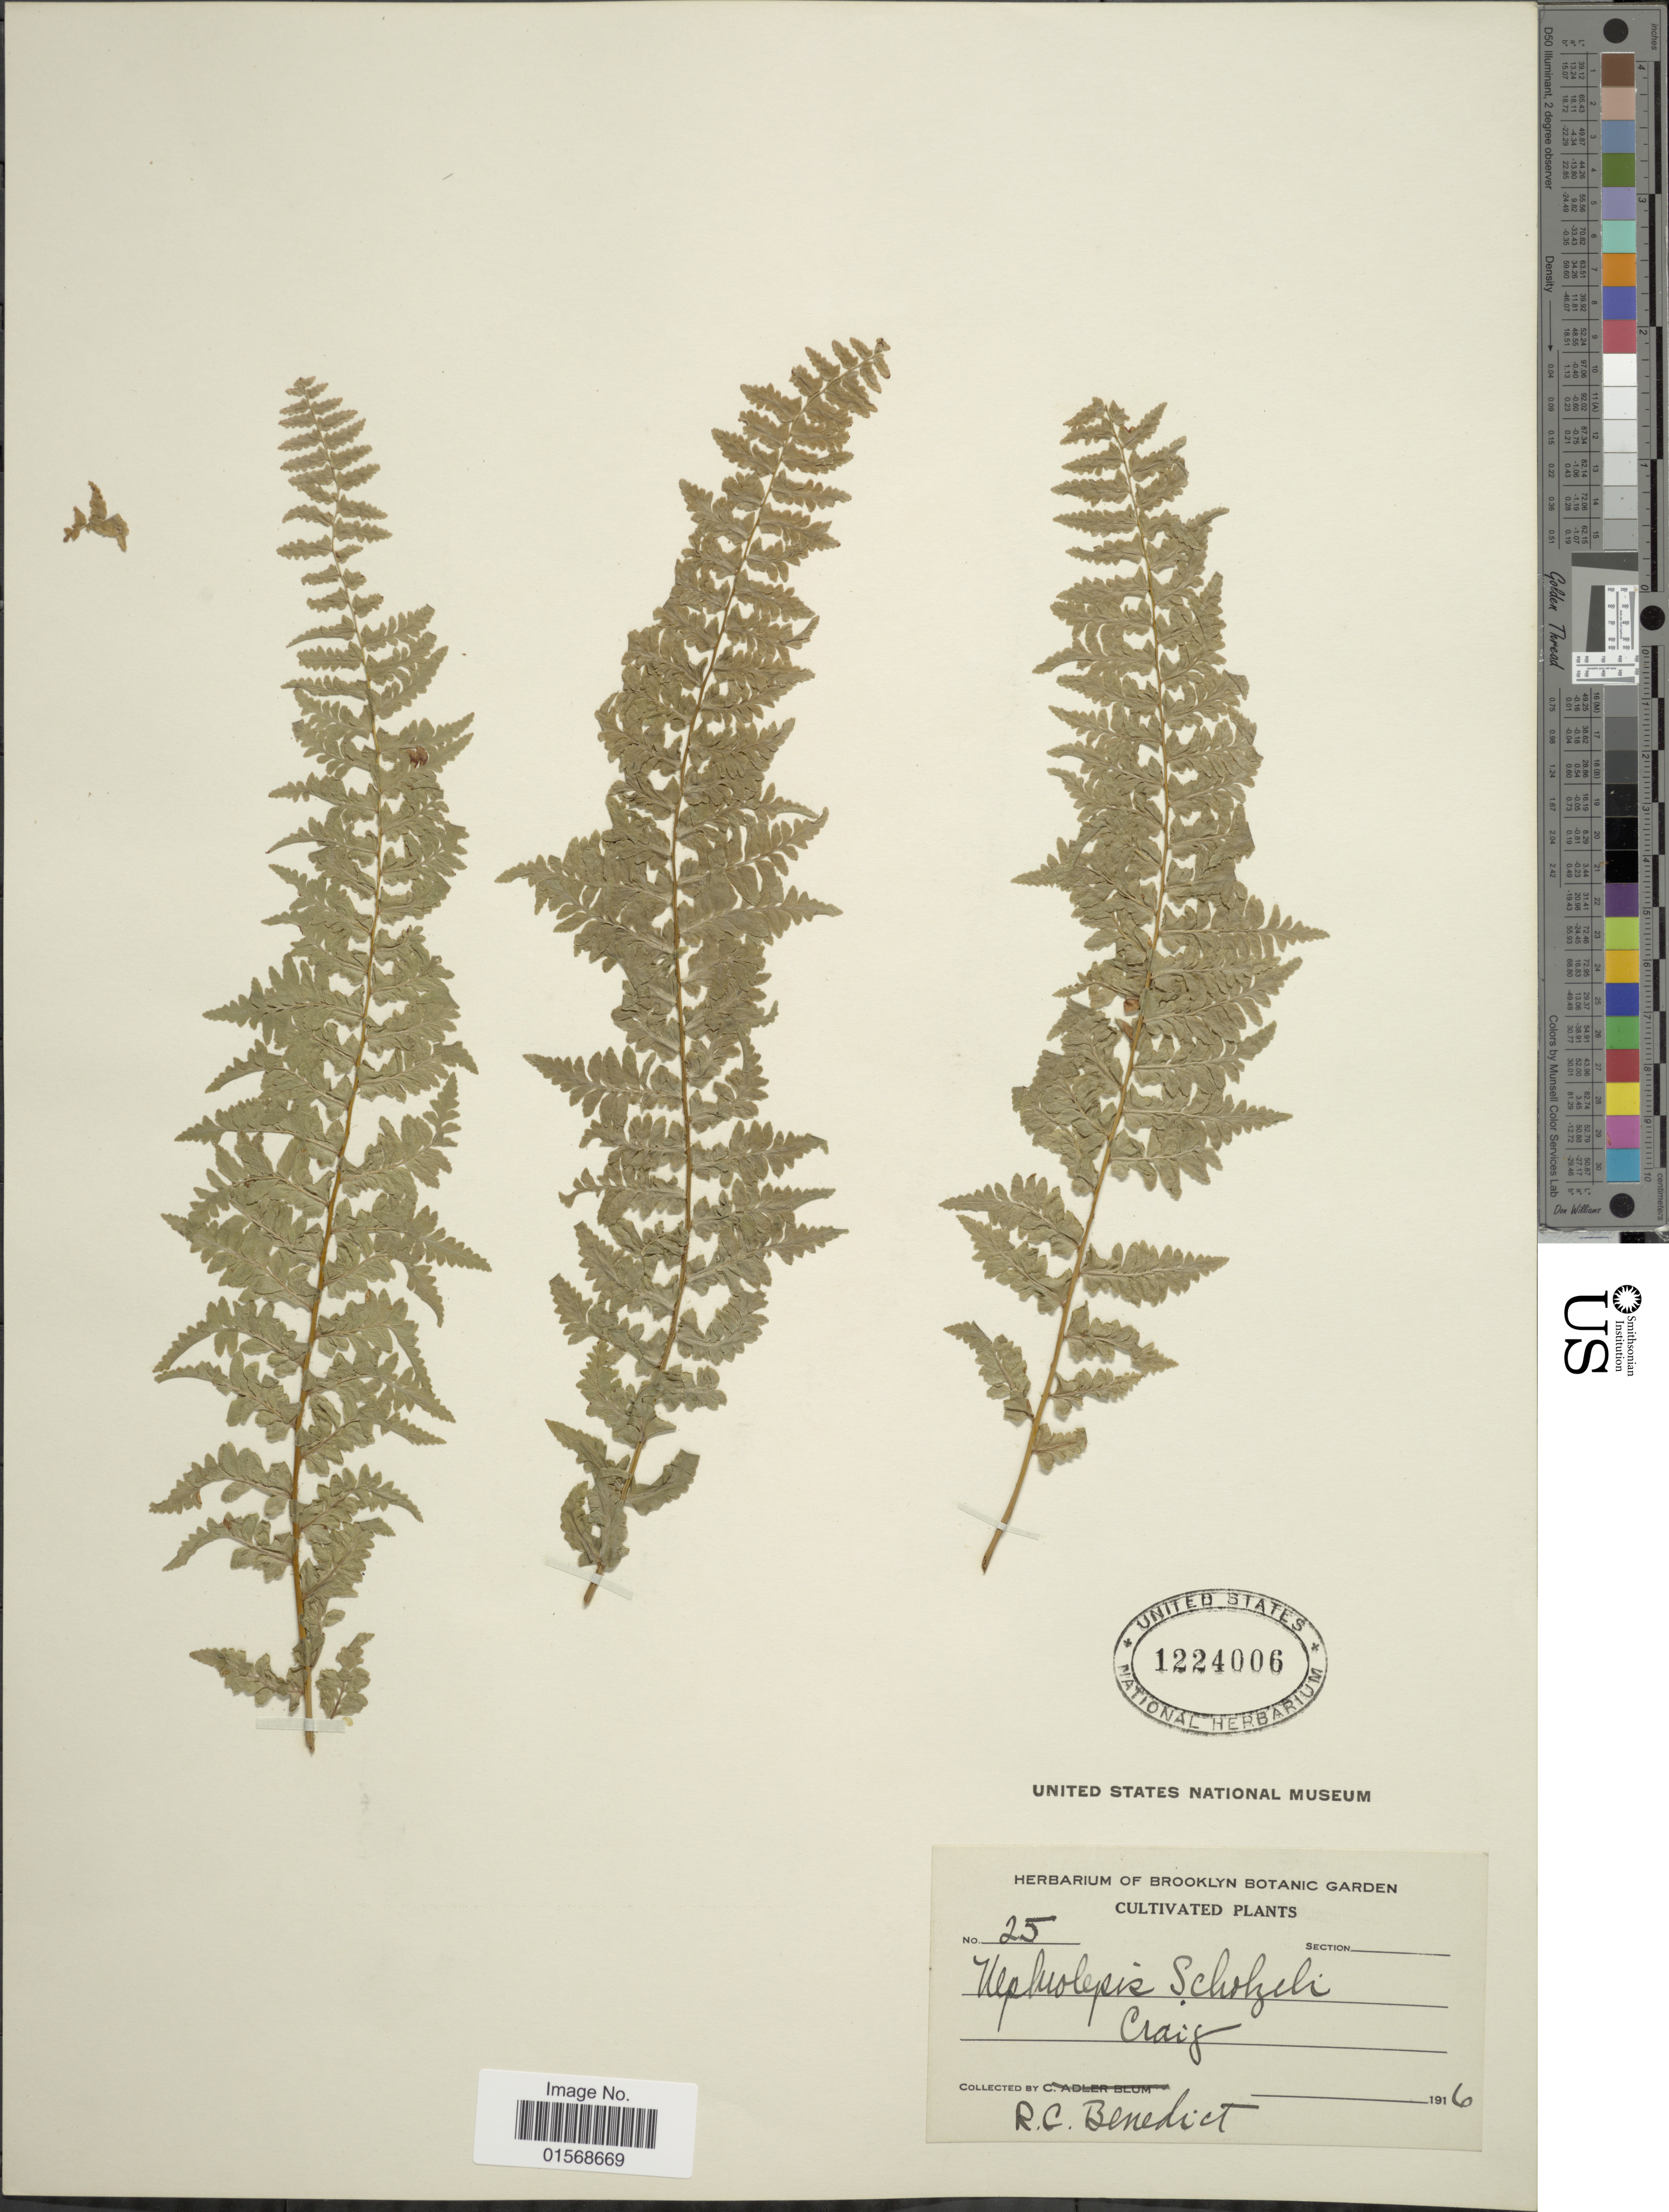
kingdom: Plantae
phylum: Tracheophyta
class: Polypodiopsida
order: Polypodiales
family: Nephrolepidaceae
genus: Nephrolepis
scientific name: Nephrolepis 'Scholzel'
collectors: R. C. Benedict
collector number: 25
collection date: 1916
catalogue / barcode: US 1224006